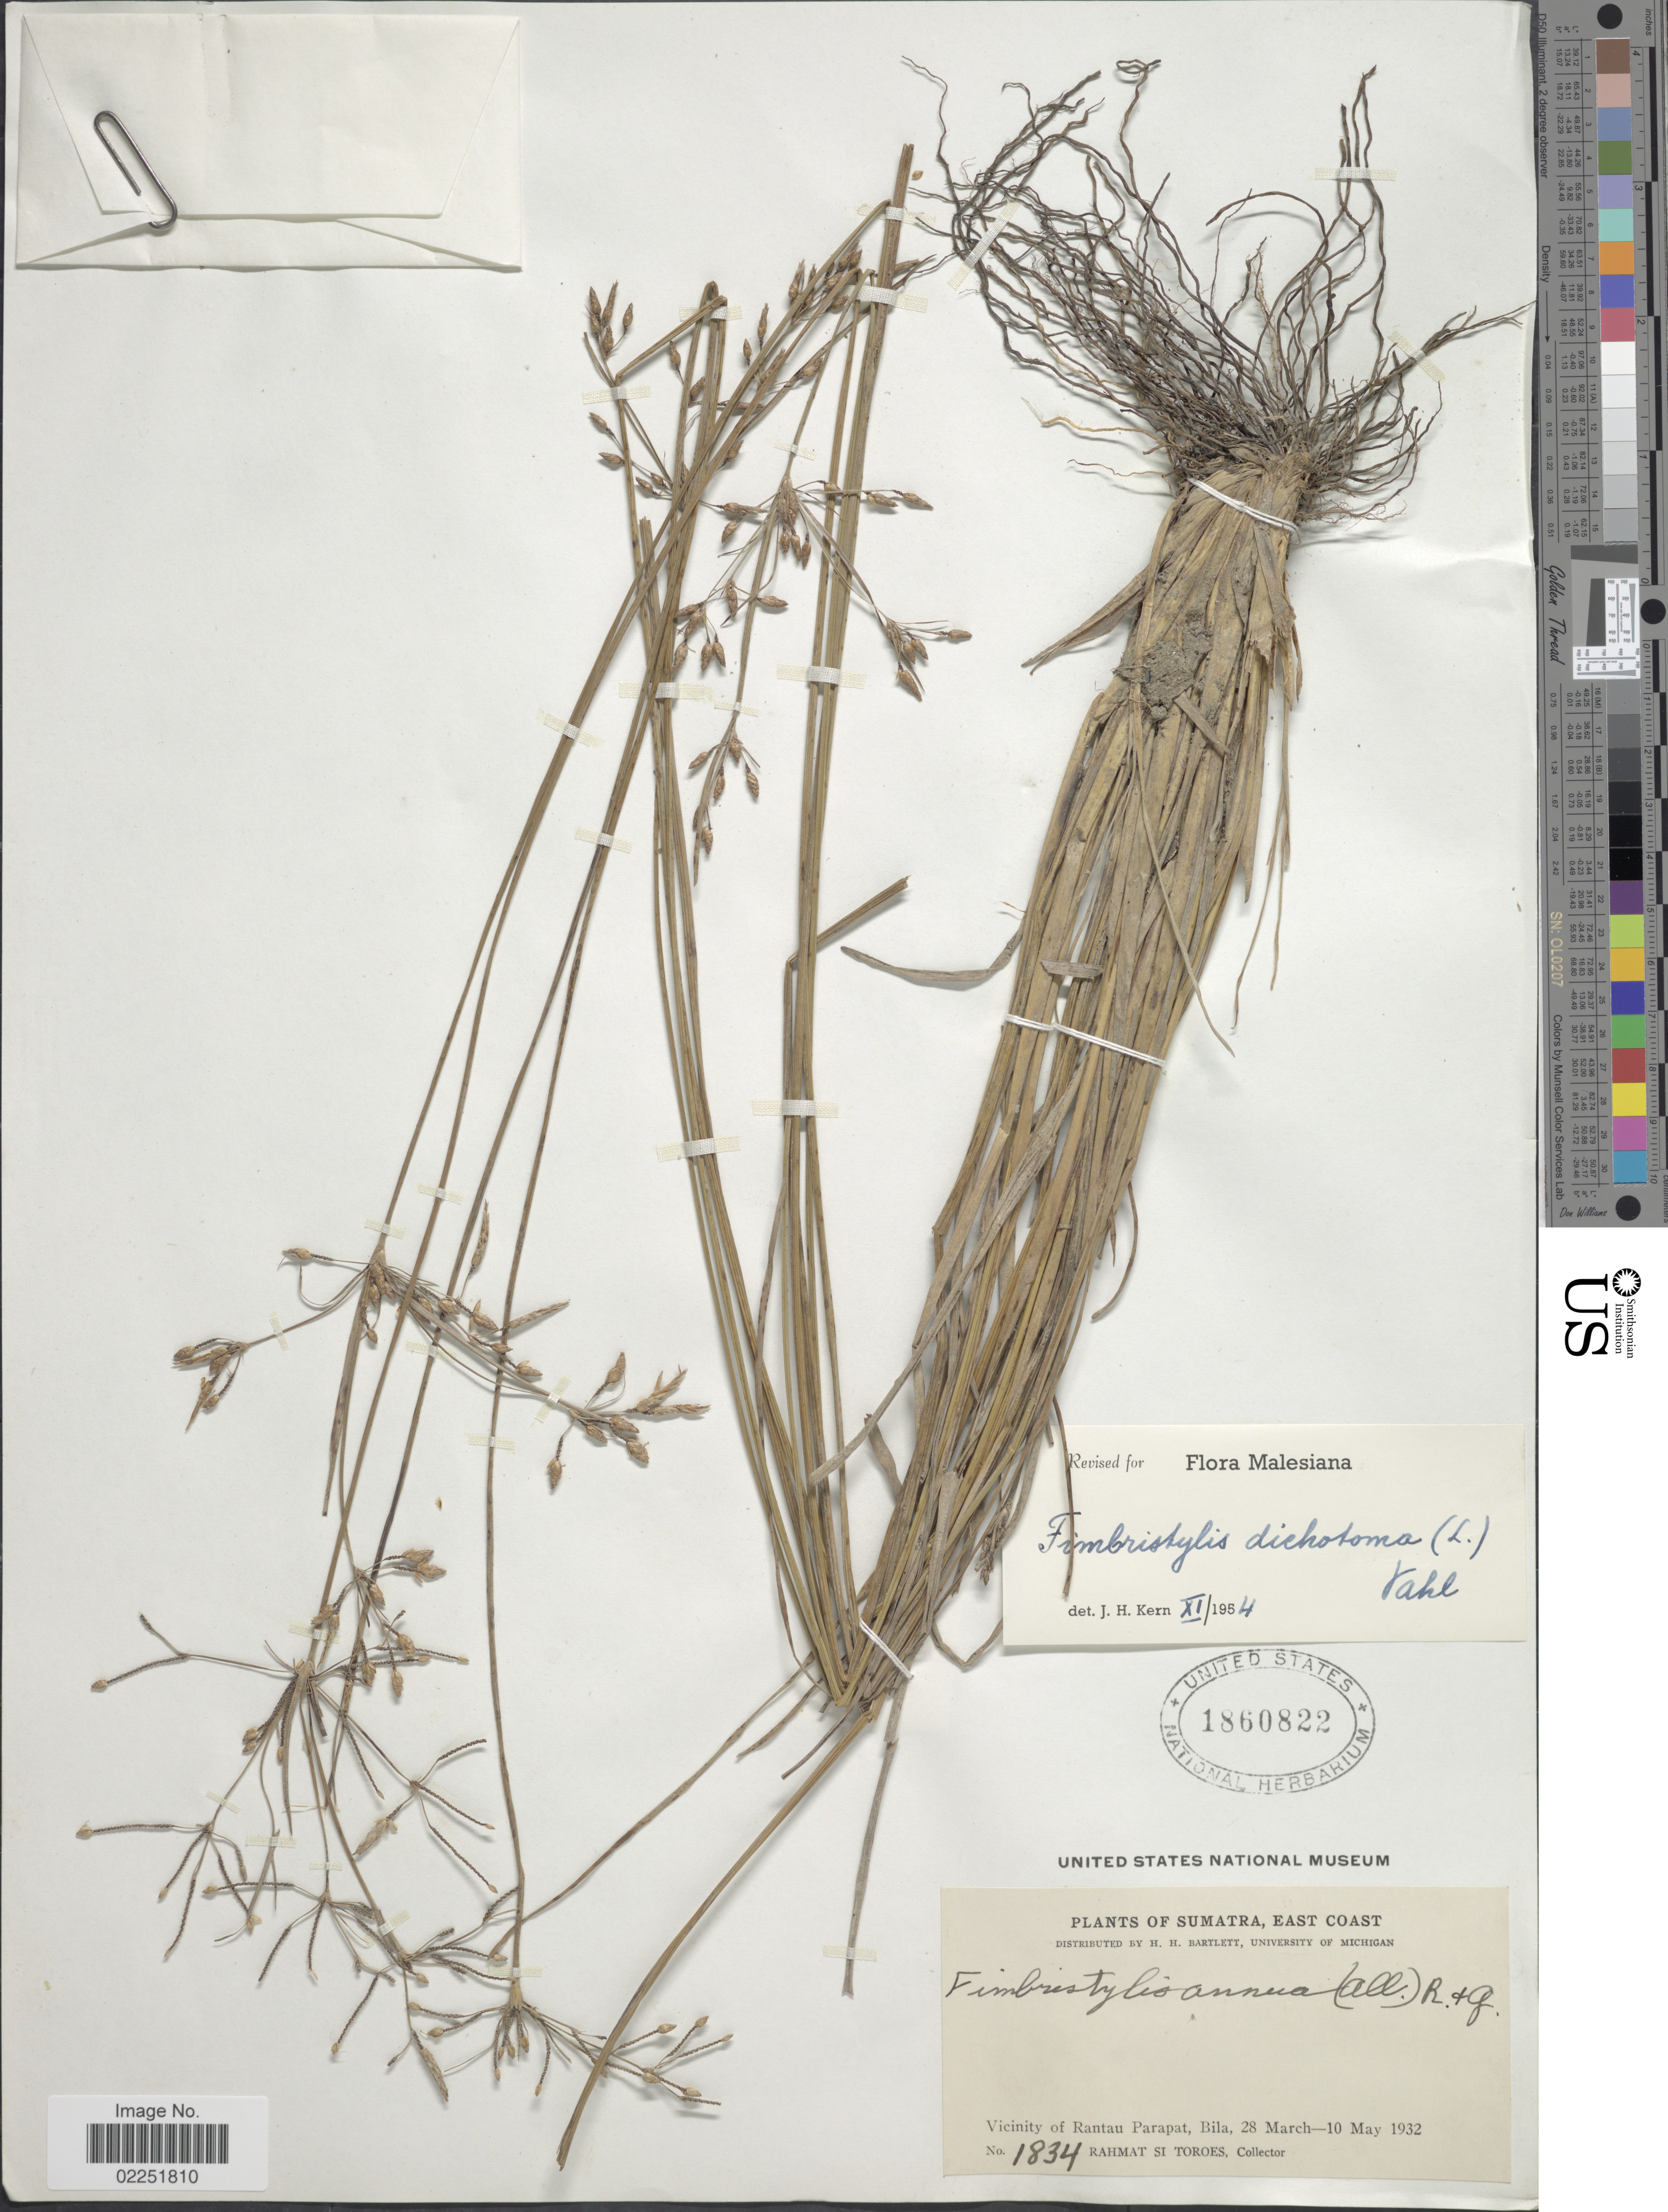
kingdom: Plantae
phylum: Tracheophyta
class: Liliopsida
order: Poales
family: Cyperaceae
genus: Fimbristylis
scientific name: Fimbristylis dichotoma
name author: (L.) Vahl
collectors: Rahmat Si Boeea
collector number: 1834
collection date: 1932-03-28/1932-05-10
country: Indonesia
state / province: Sumatra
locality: East Coast, Vicinity of Rantau Parapat, Bila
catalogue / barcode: US 1860822